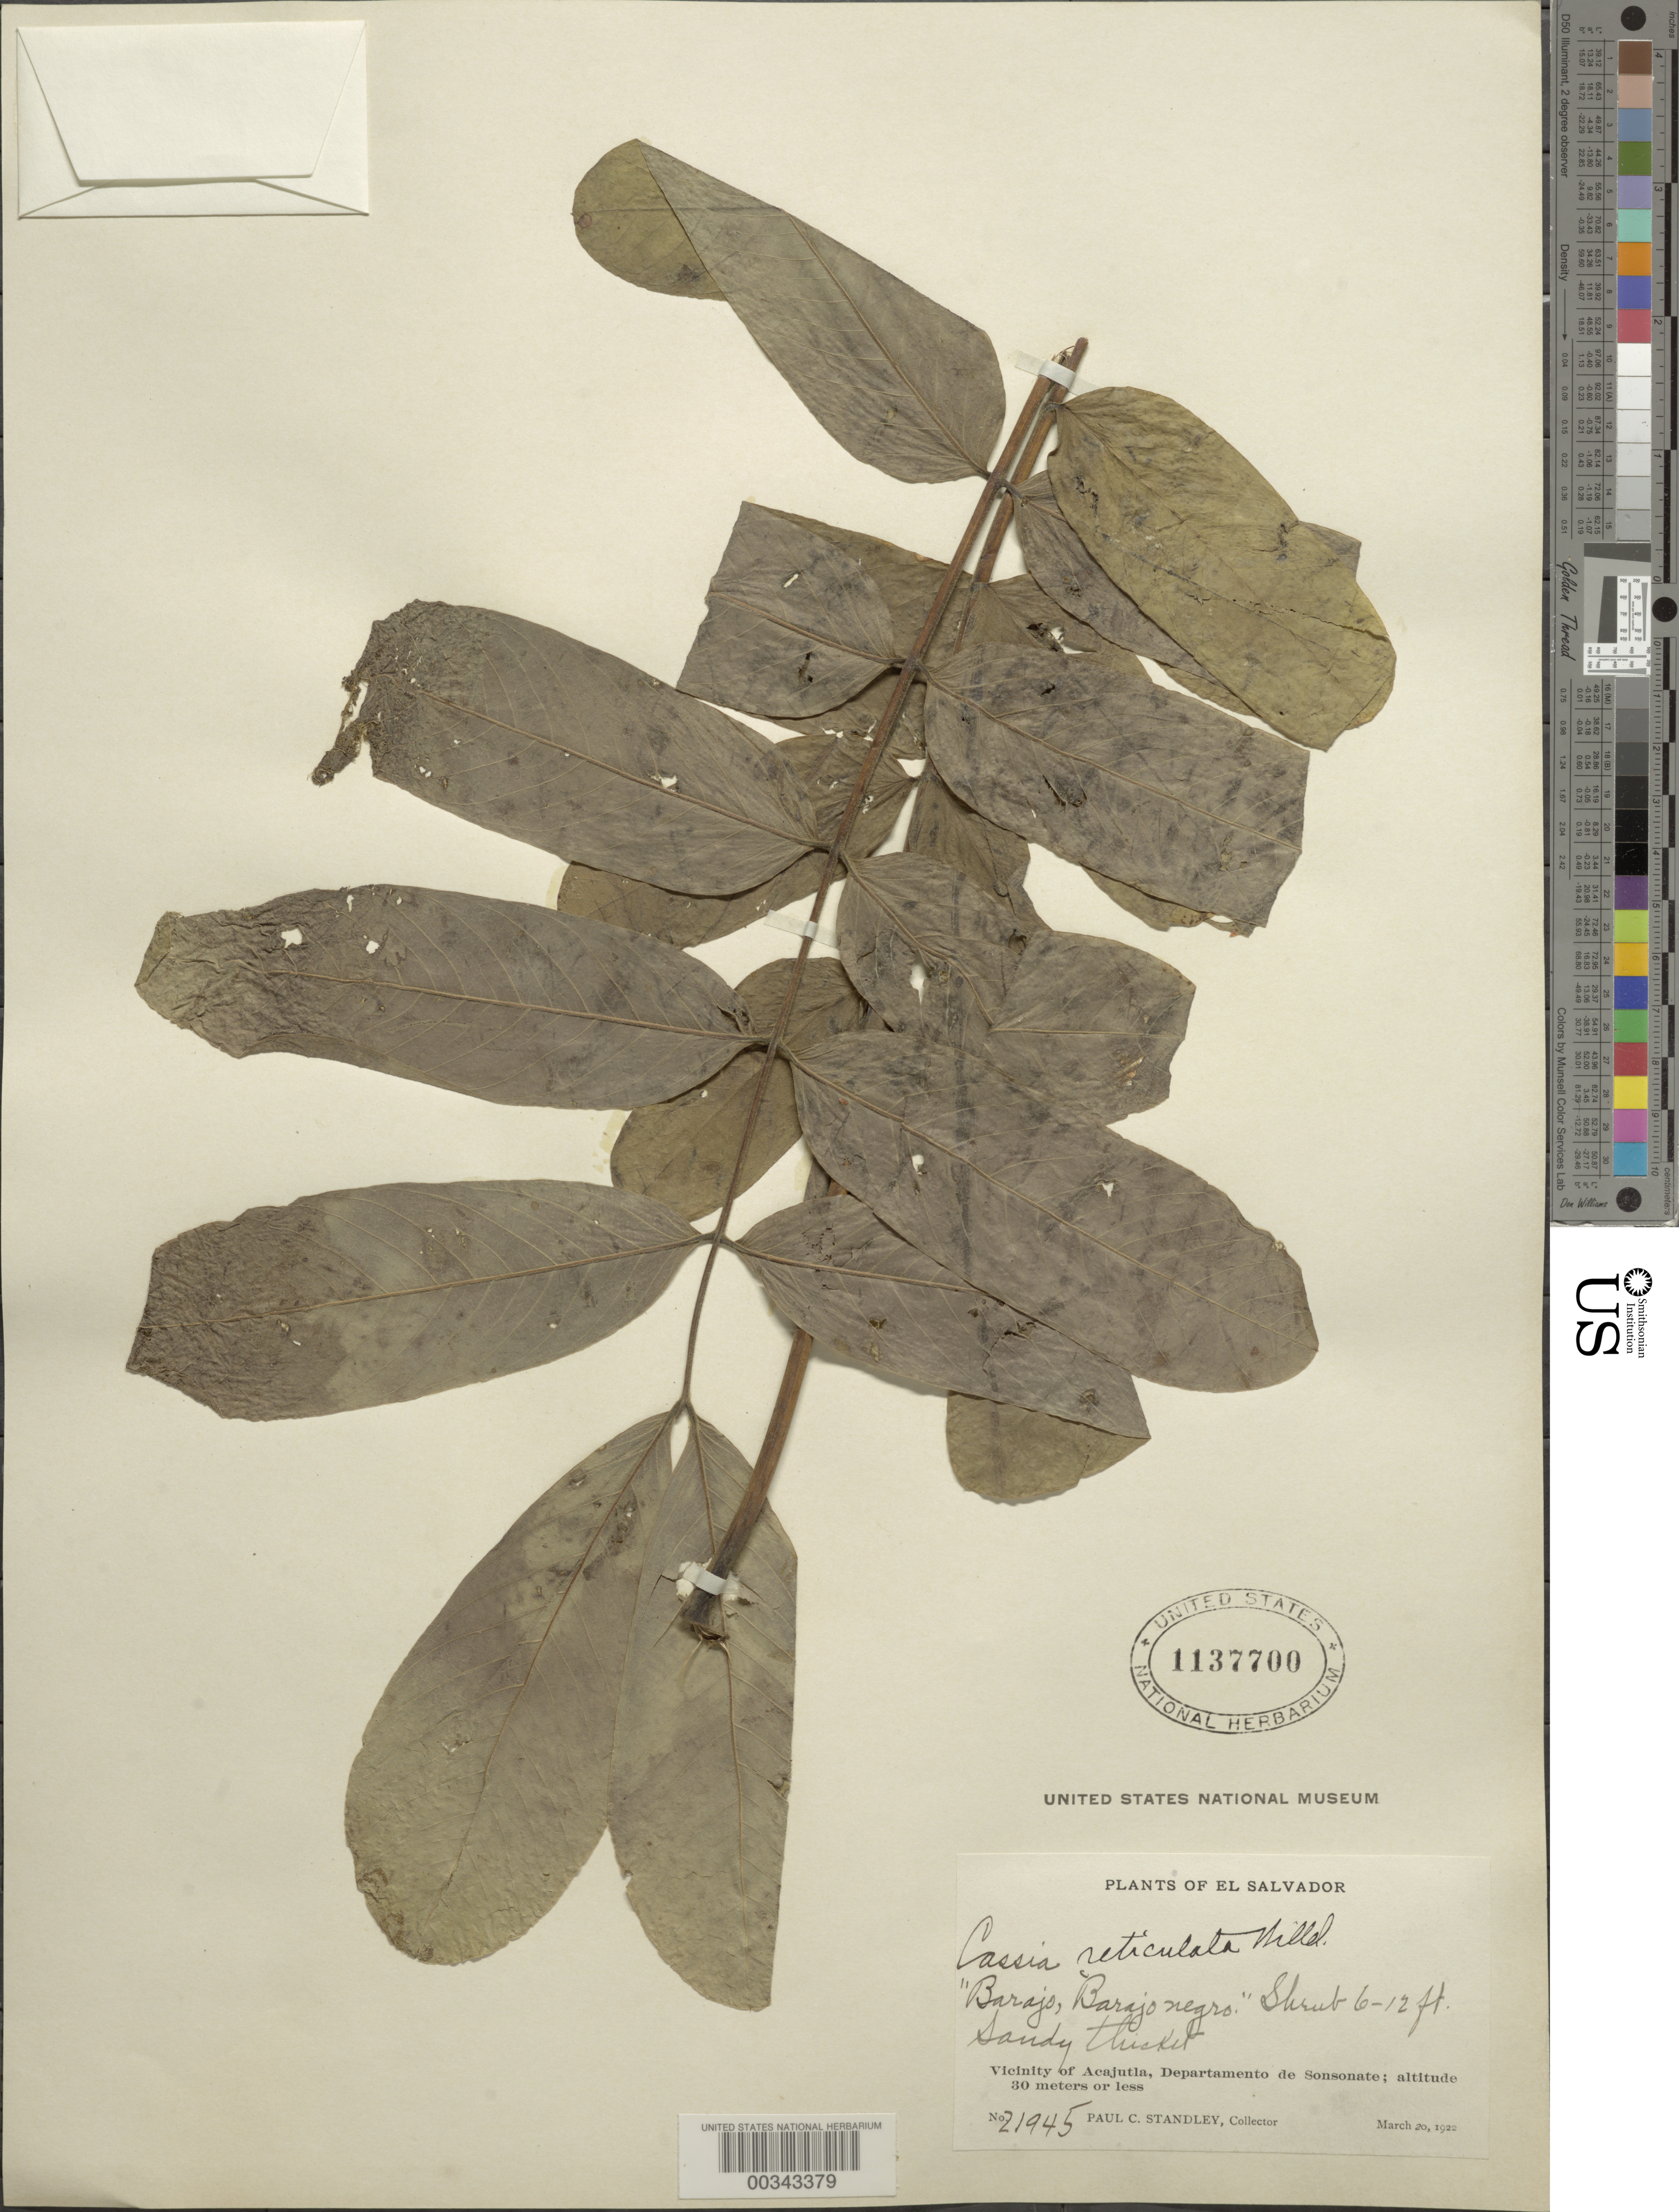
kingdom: Plantae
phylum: Tracheophyta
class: Magnoliopsida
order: Fabales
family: Fabaceae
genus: Senna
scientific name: Senna reticulata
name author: (Willd.) H.S. Irwin & Barneby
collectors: P. C. Standley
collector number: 21945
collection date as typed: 20 Mar 1922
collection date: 1922-03-20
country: El Salvador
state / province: Sonsonate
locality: Vicinity of acajutla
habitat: Sandy thicket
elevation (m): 30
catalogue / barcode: US 1137700